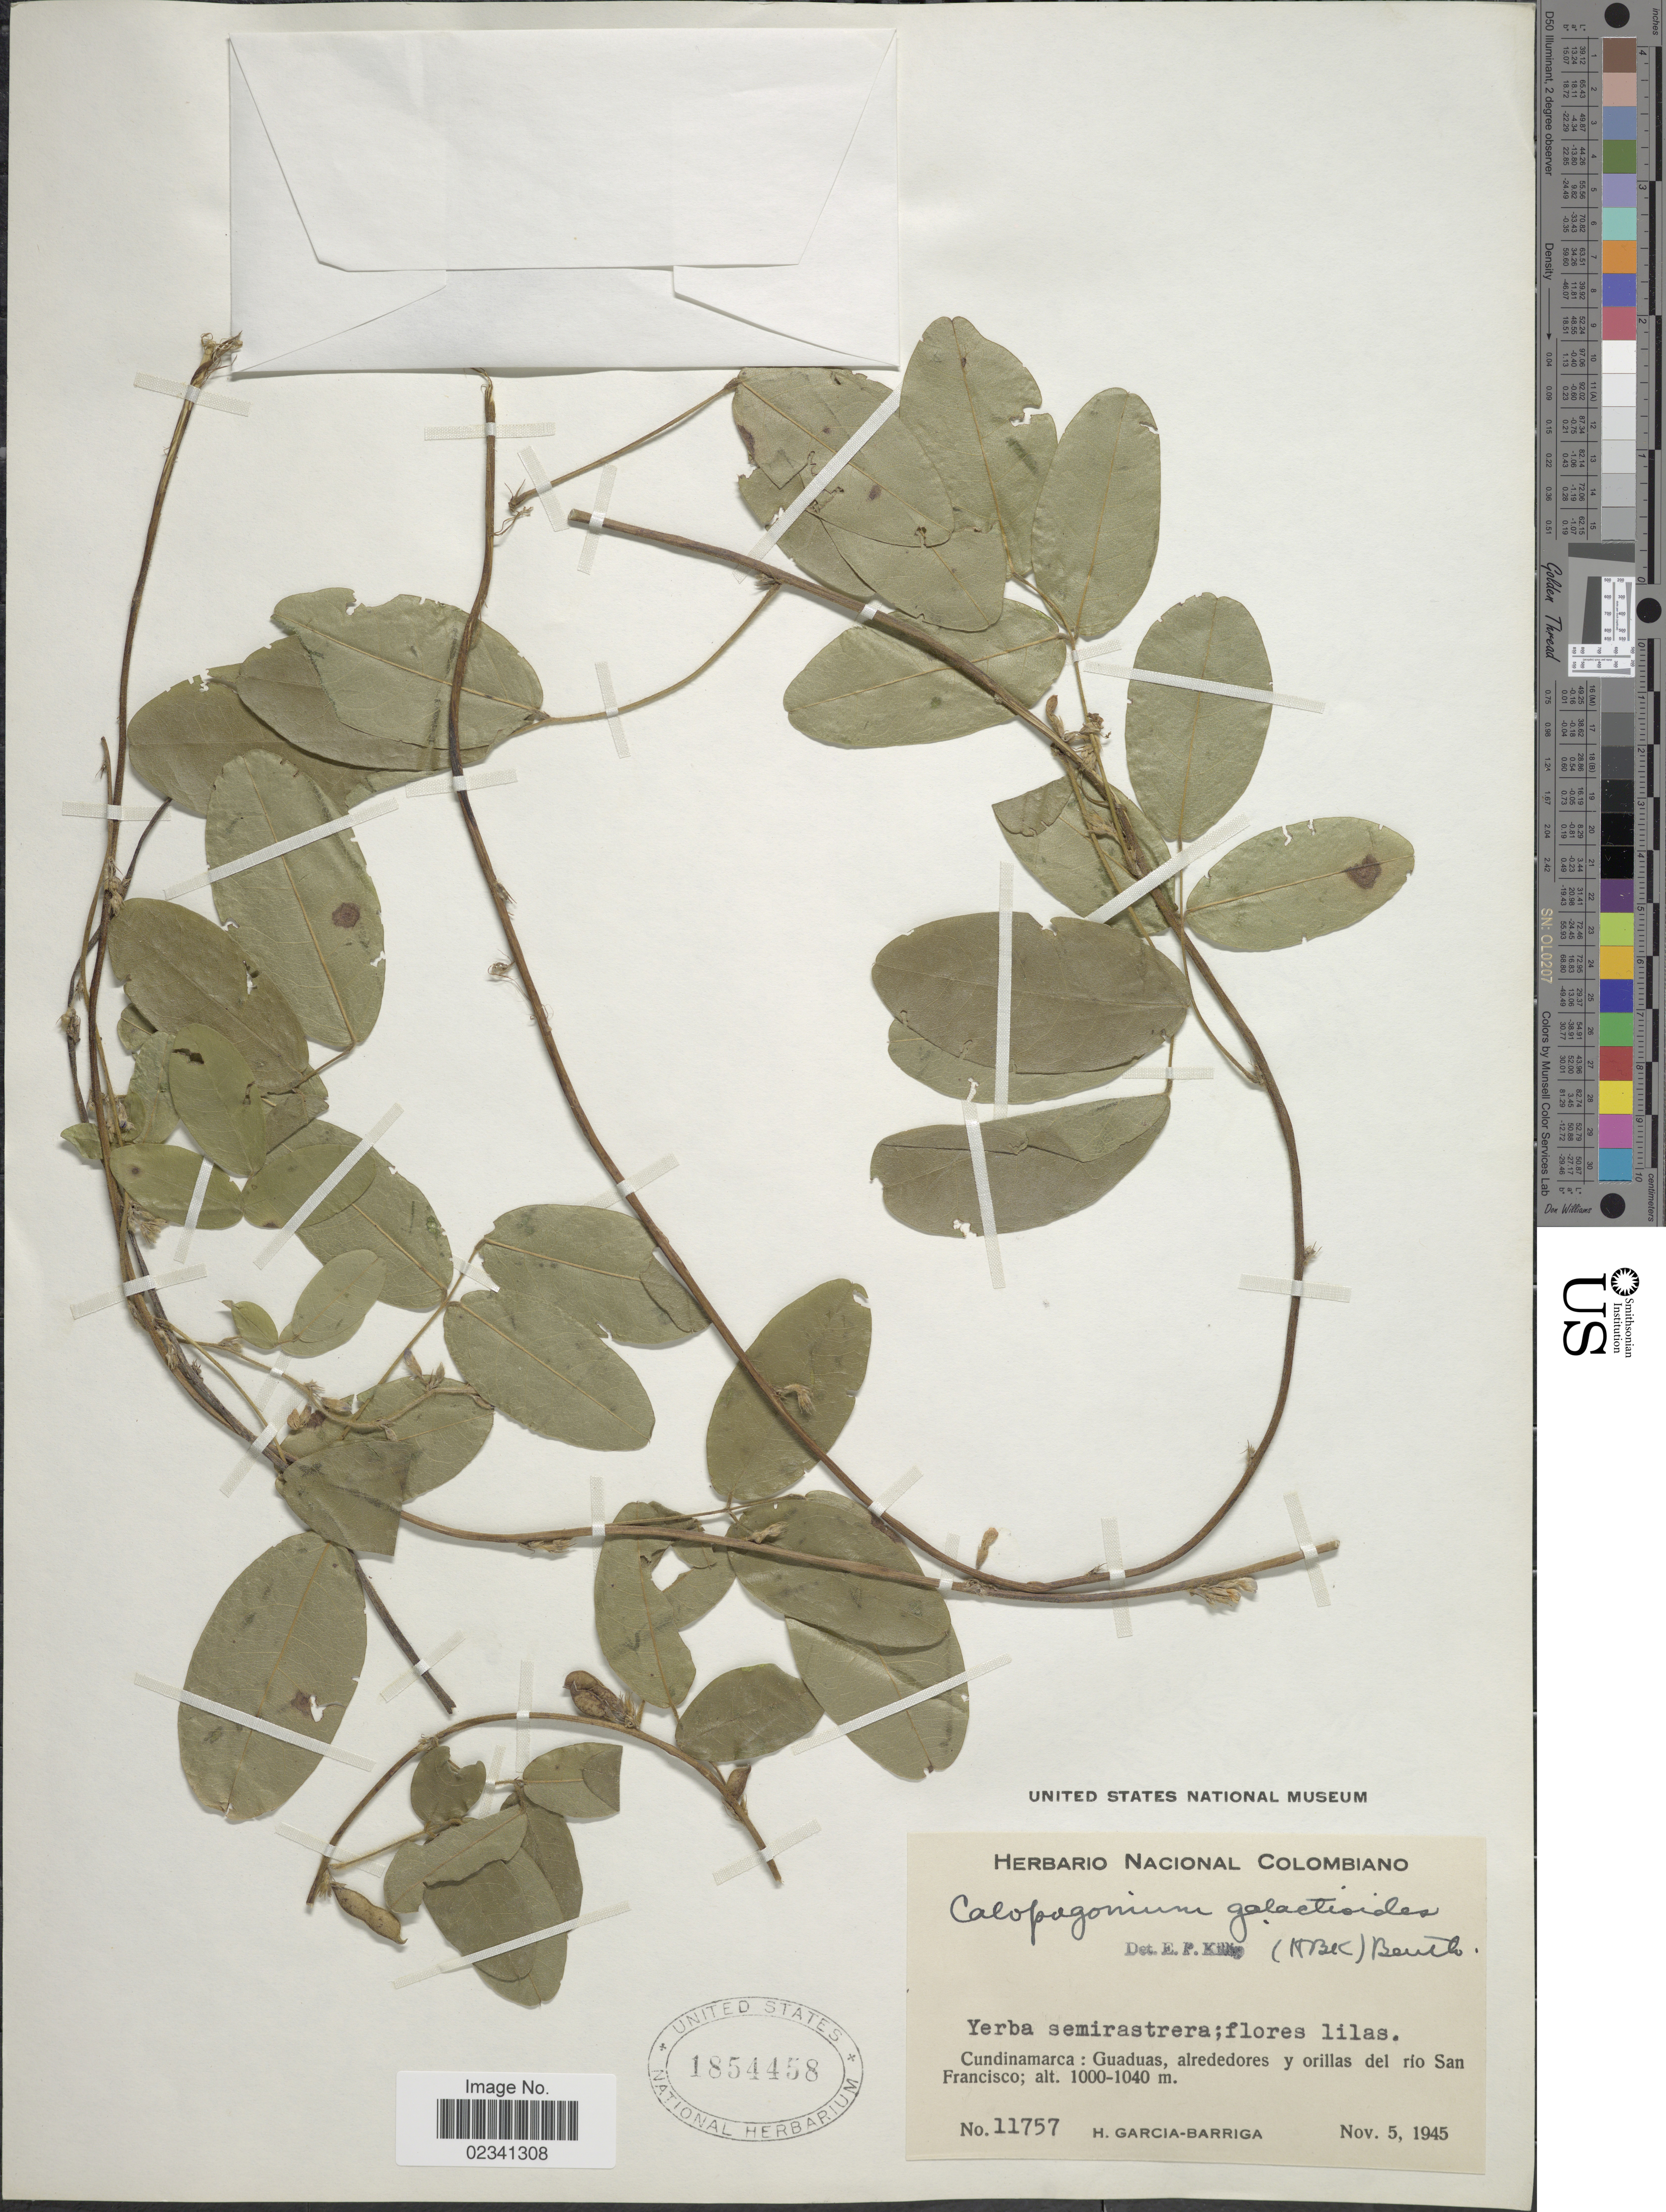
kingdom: Plantae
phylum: Tracheophyta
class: Magnoliopsida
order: Fabales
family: Fabaceae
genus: Calopogonium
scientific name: Calopogonium galactioides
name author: (Kunth) Hemsl.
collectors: H. García Barriga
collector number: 11757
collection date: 1945-11-05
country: Colombia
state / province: Cundinamarca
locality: Guaduas, alrededores y orillas del rio San Francisco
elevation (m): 1000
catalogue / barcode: US 1854458